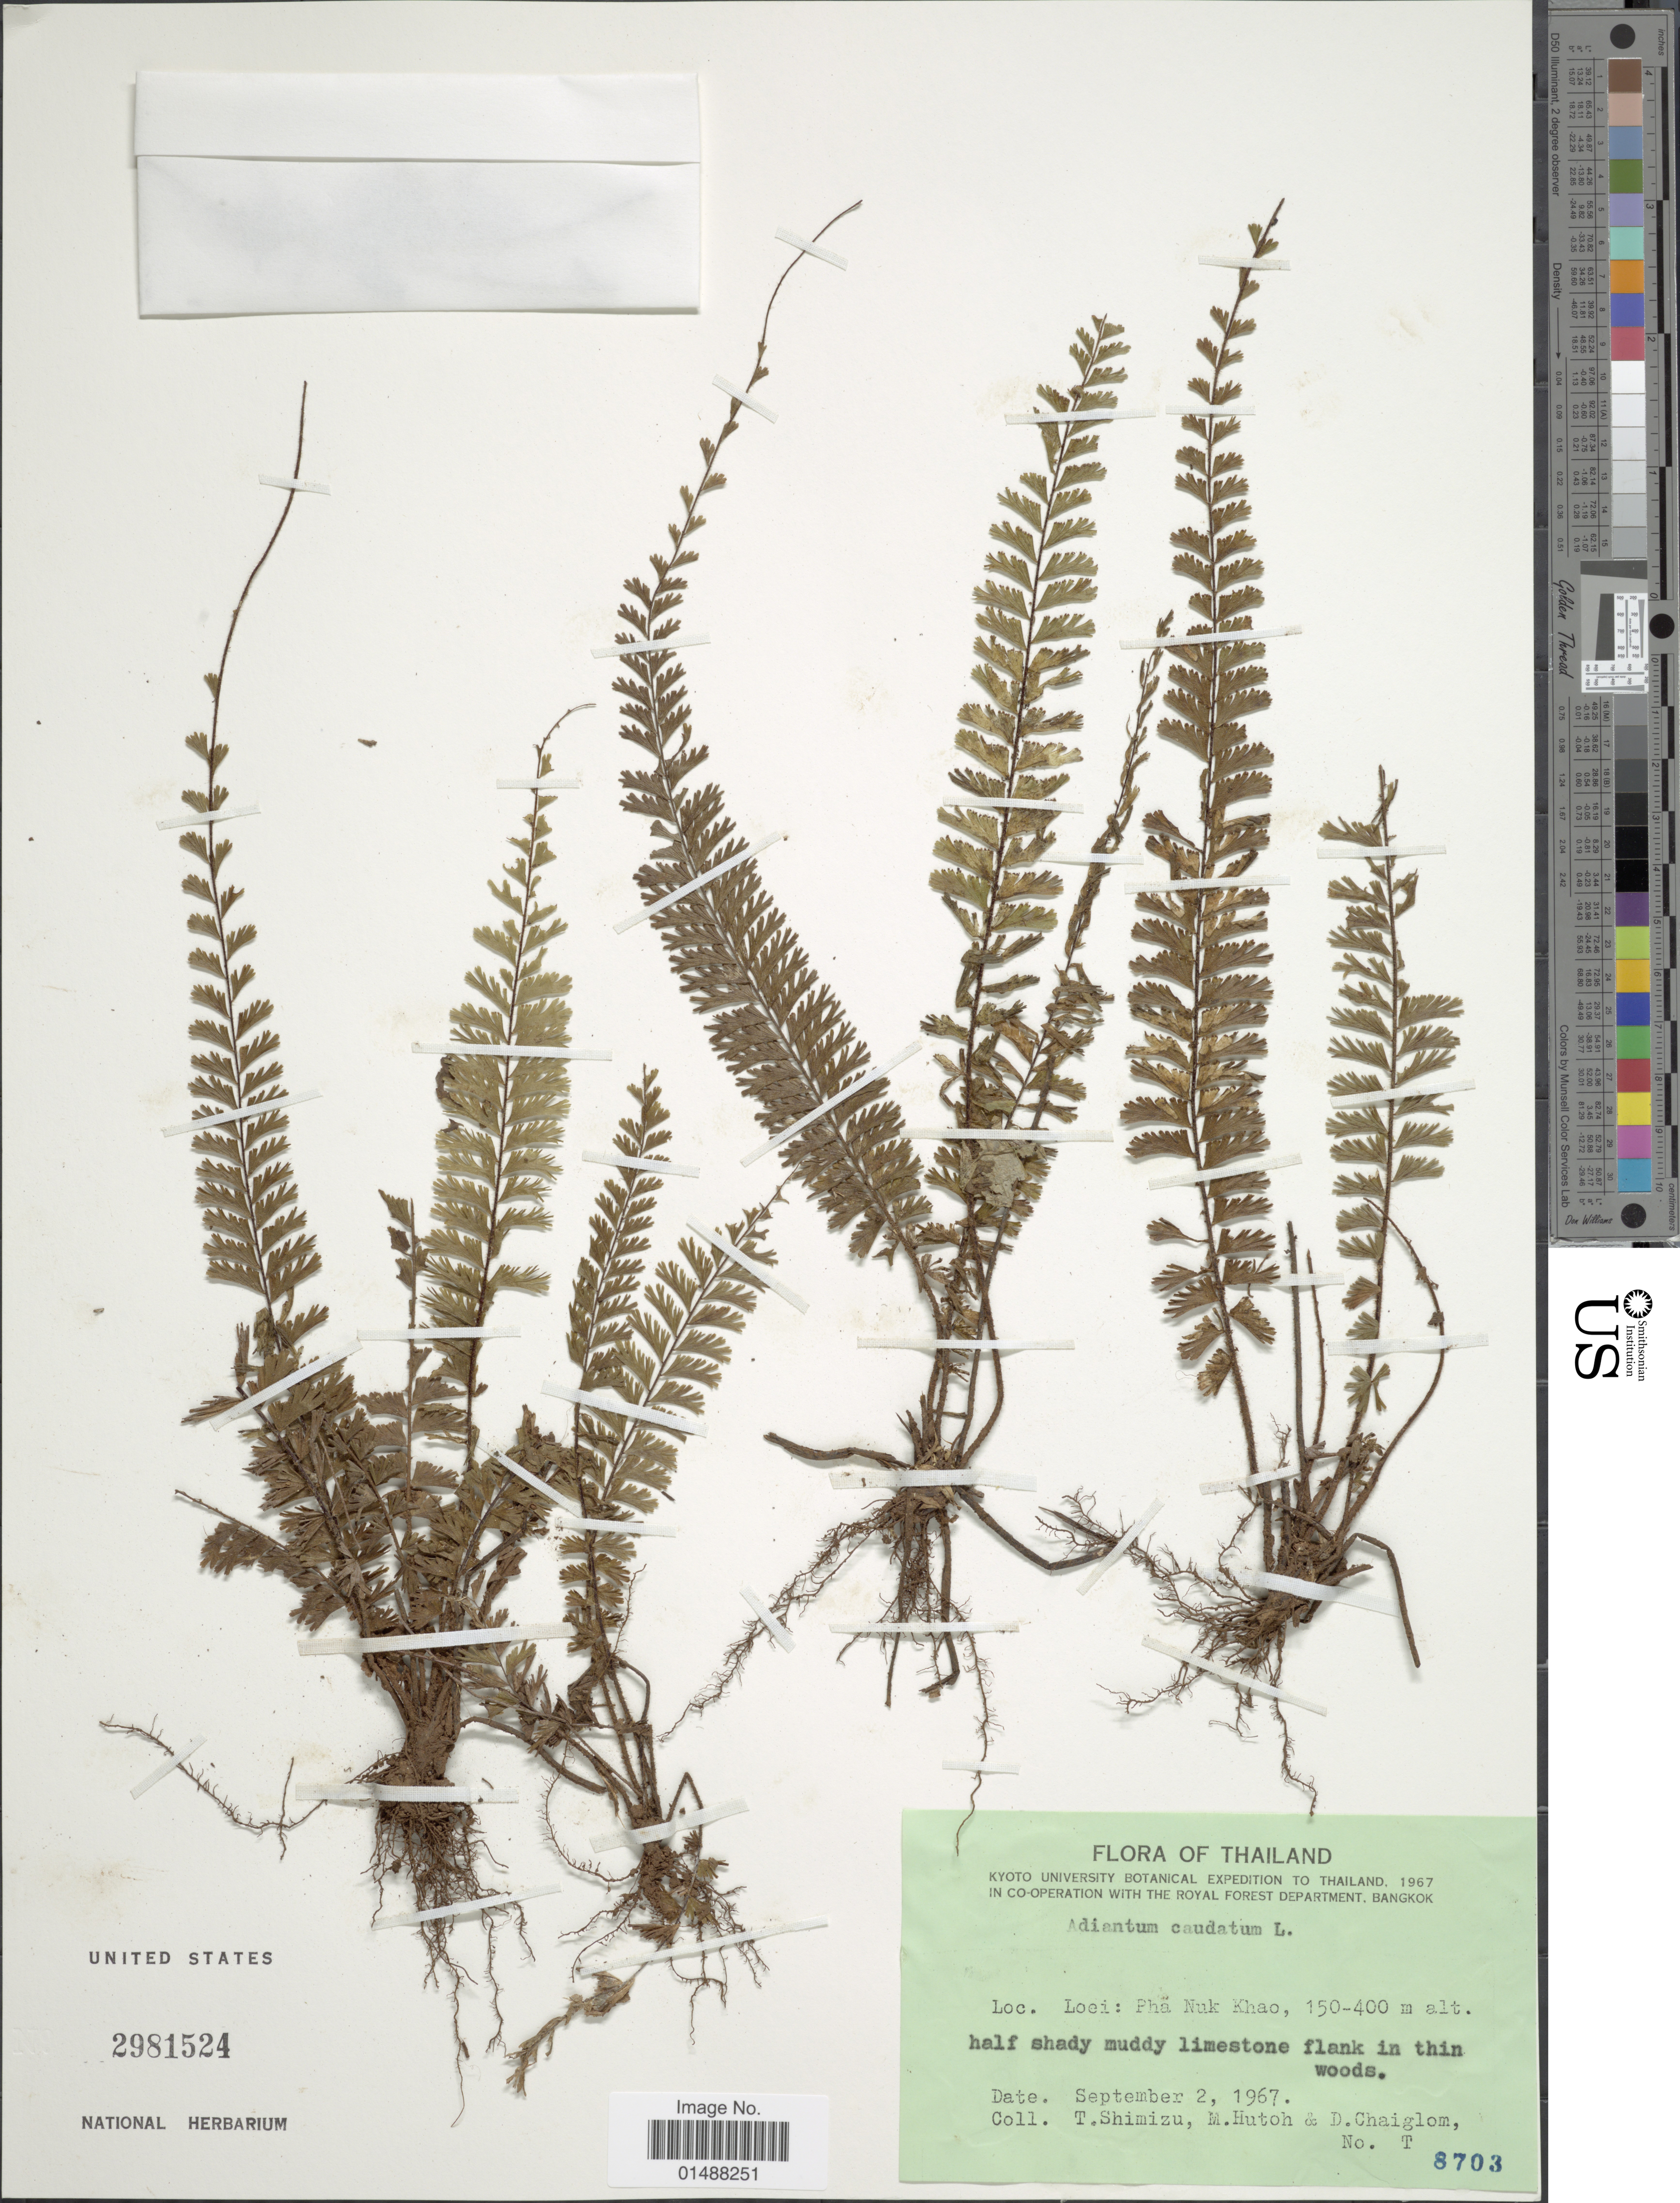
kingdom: Plantae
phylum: Tracheophyta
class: Polypodiopsida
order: Polypodiales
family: Pteridaceae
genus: Adiantum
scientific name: Adiantum caudatum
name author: L.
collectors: T. Shimizu, M. Hutoh & D. Chaiglom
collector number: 8703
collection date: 1967-09-02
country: Thailand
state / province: Loei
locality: Loei: Pha Nuk Khao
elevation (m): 150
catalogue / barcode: US 2981524